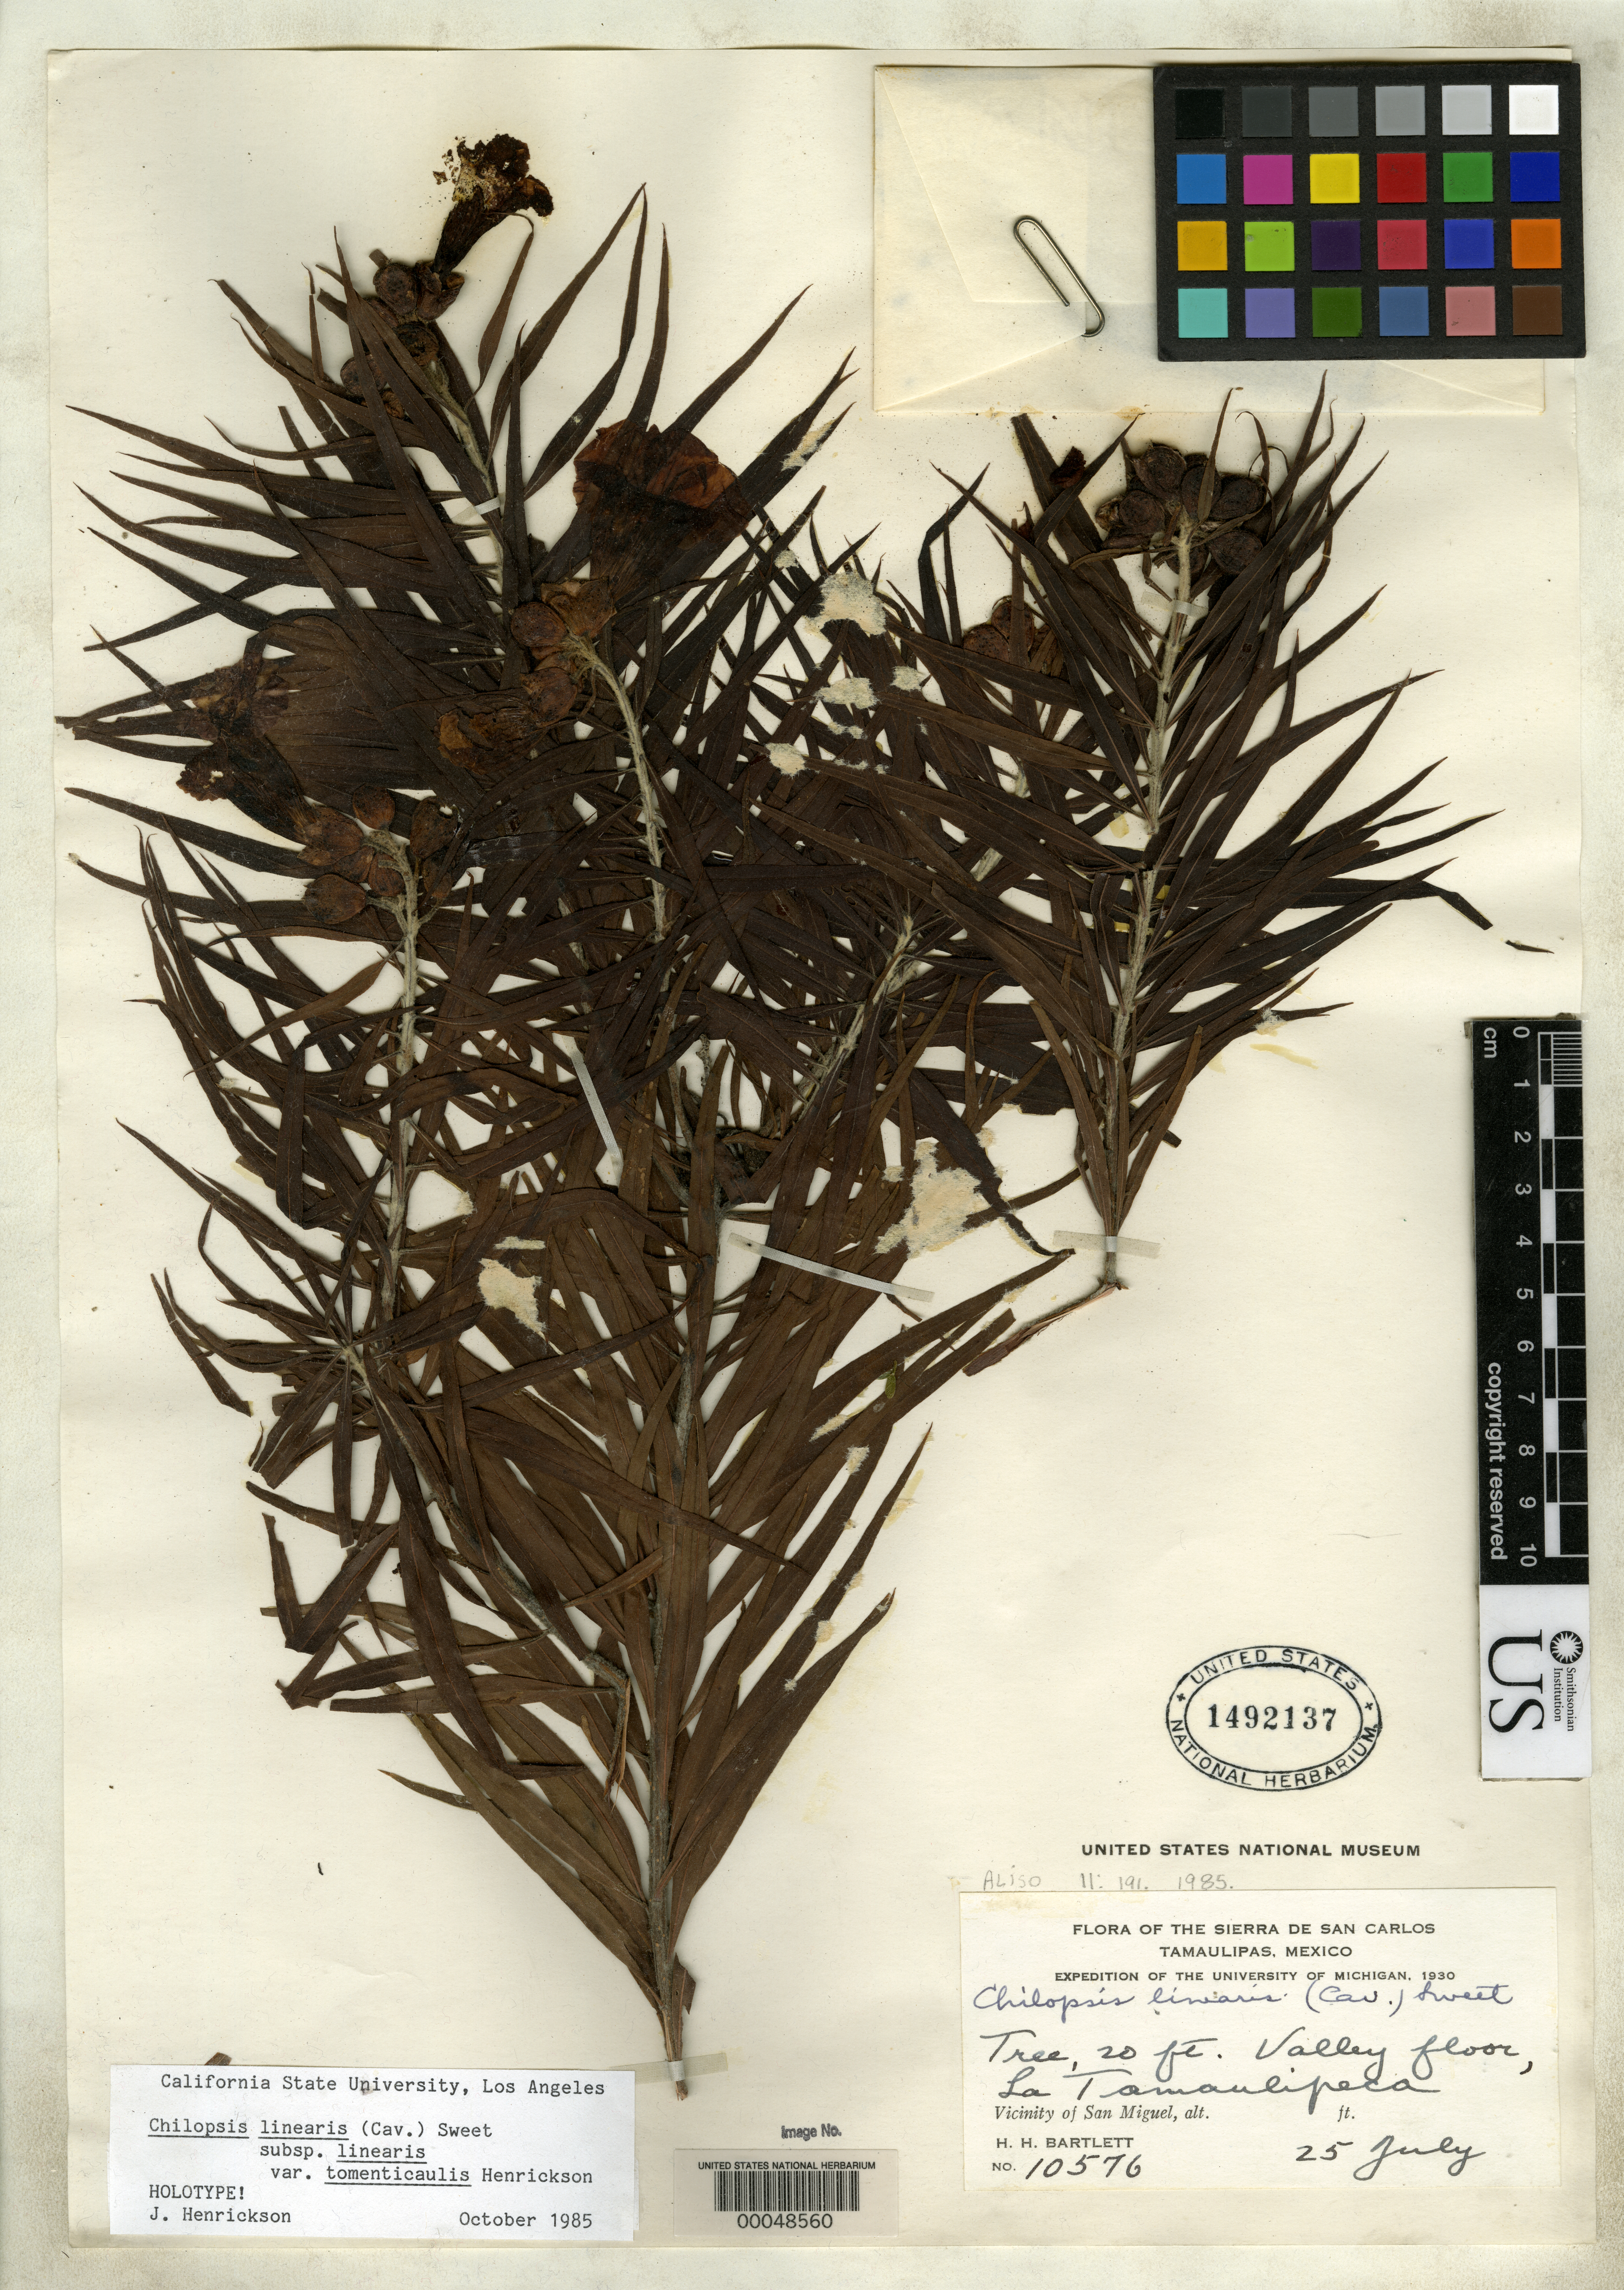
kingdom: Plantae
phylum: Tracheophyta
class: Magnoliopsida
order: Lamiales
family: Bignoniaceae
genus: Chilopsis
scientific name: Chilopsis linearis subsp. linearis var. tomenticaulis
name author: Henrickson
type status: Holotype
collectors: H. H. Bartlett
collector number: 10576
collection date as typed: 25 Jul 1930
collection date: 1930-07-25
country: Mexico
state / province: Tamaulipas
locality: Sierra de San Carlos, vicinity of San Miguel, La Tamaulipeca.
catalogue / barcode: US 1492137